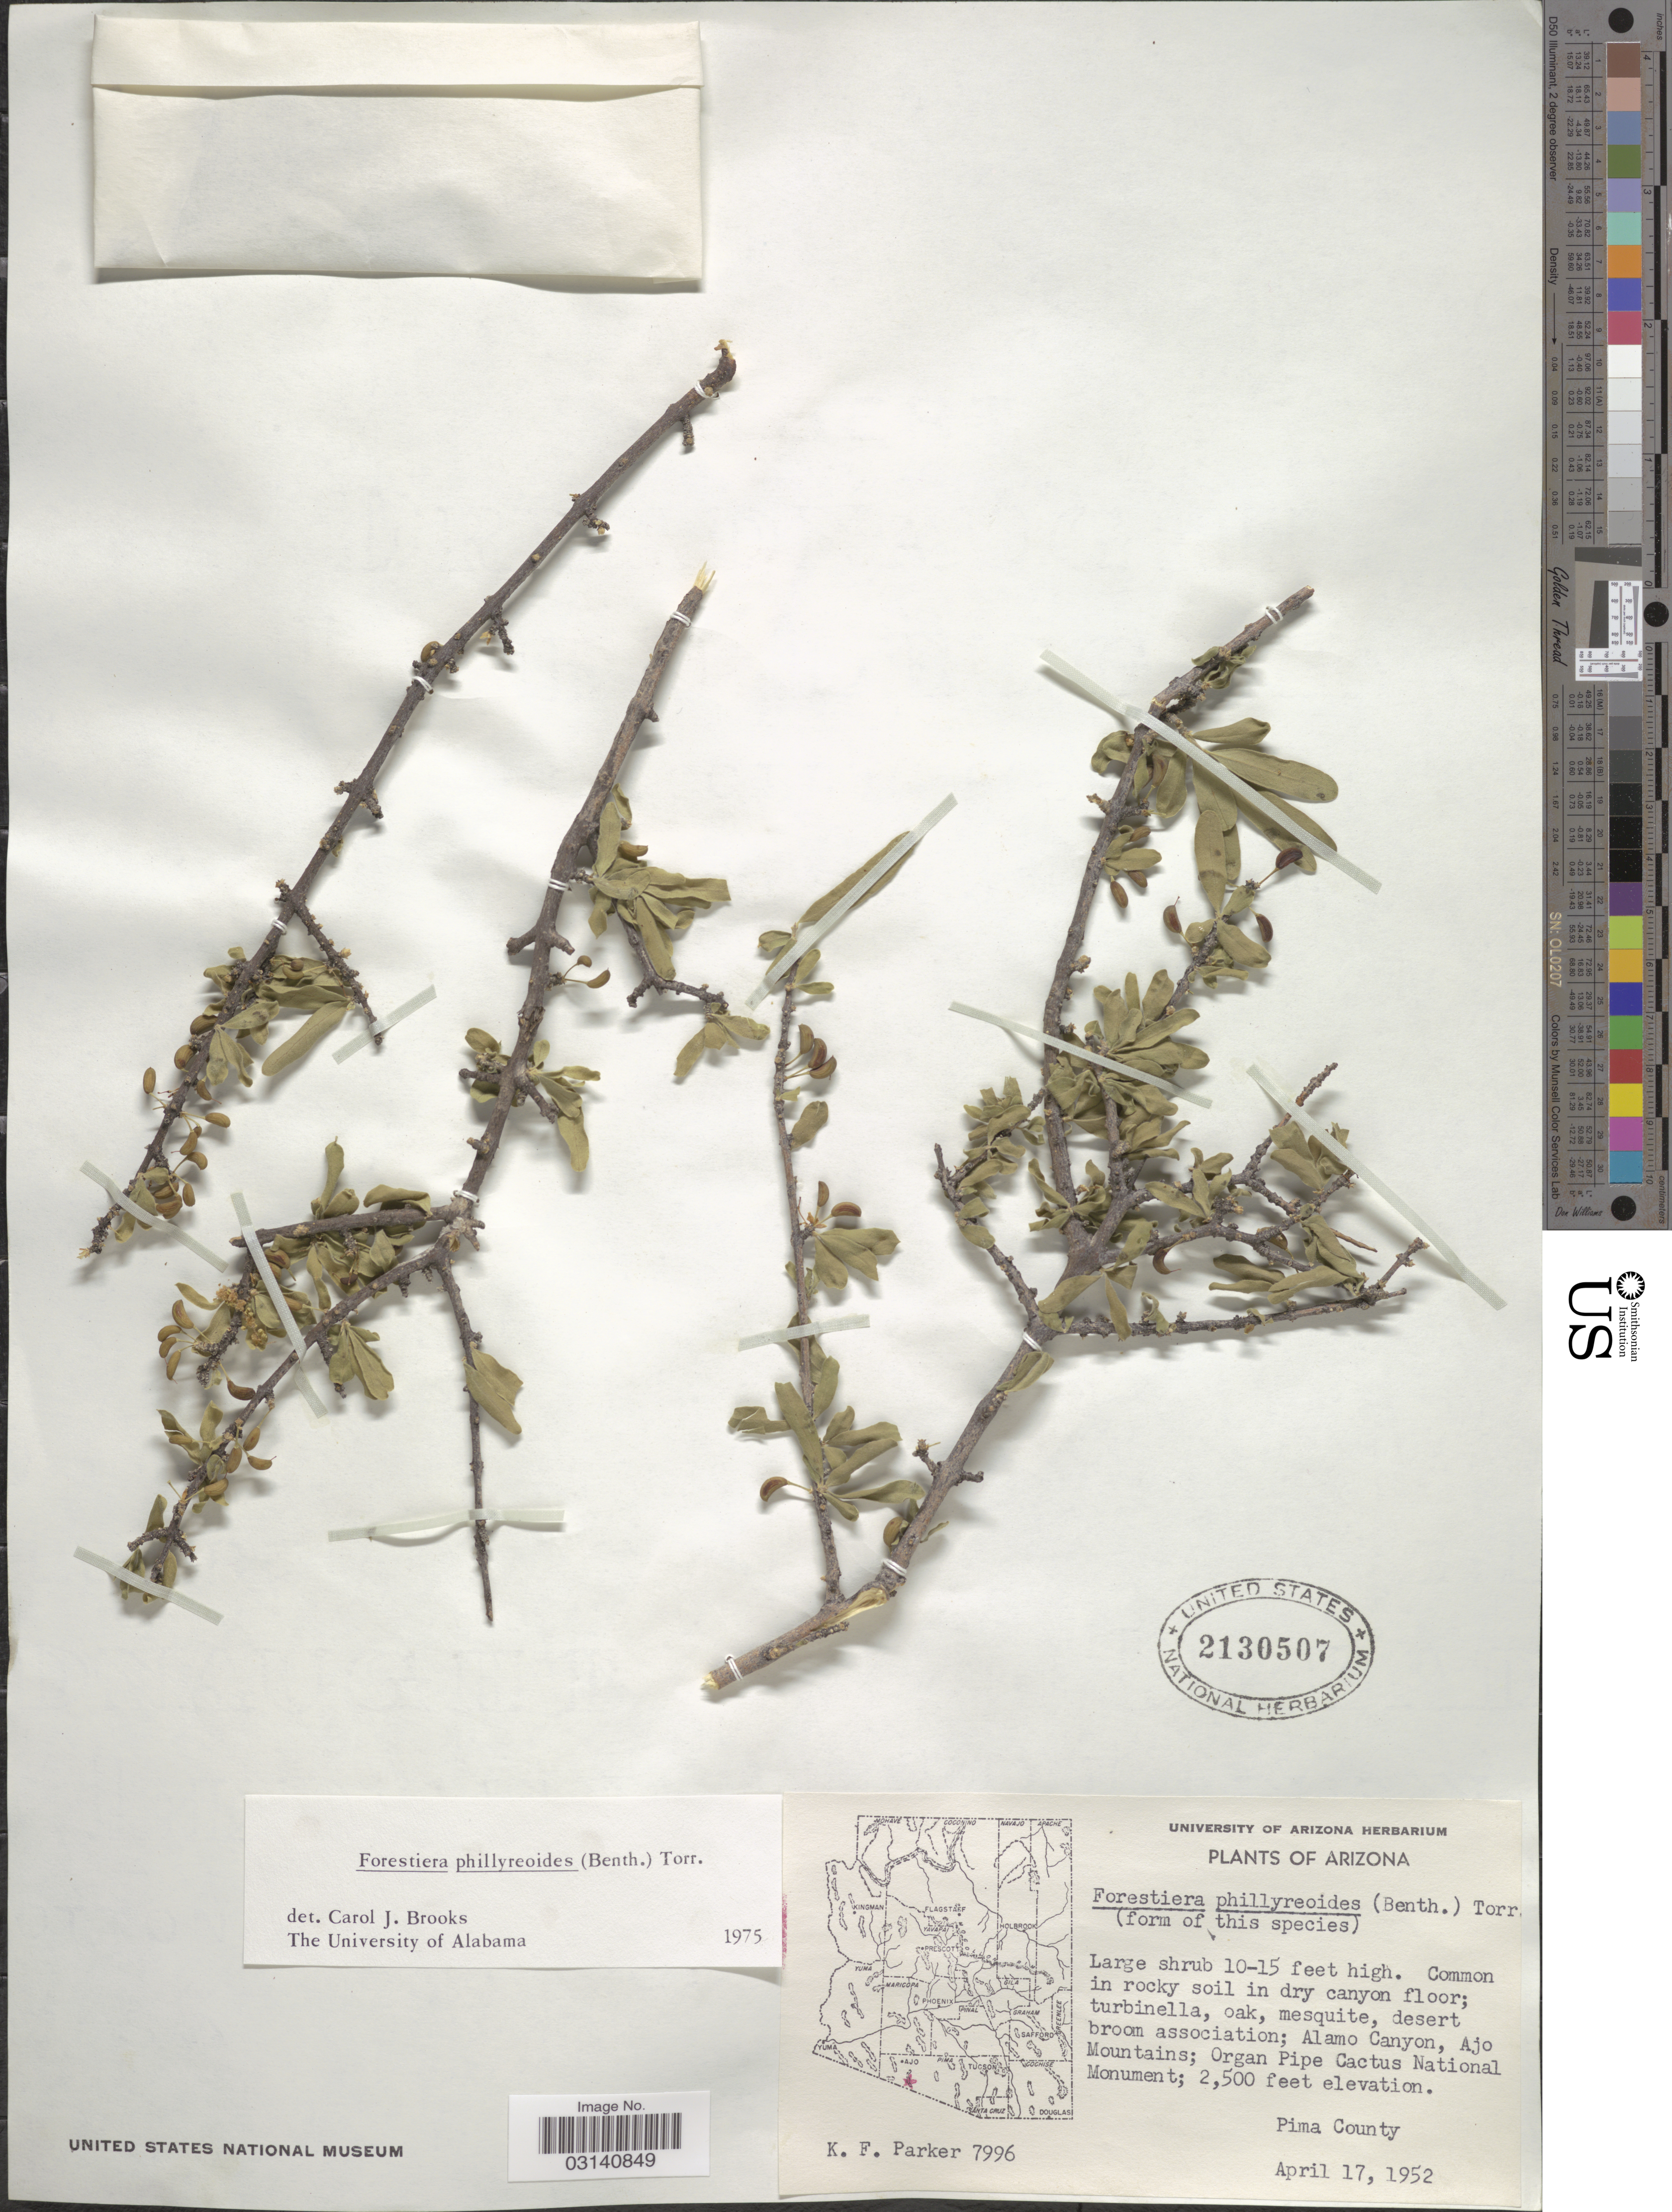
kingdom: Plantae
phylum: Tracheophyta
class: Magnoliopsida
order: Lamiales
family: Oleaceae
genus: Forestiera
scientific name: Forestiera phillyreoides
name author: (Benth.) Torr.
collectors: K. F. Parker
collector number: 7996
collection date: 1952-04-17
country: United States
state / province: Arizona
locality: Alamo Canyon, Ajo Mountains; Organ Pipe Cactus National Monument. Pima County.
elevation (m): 762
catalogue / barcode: US 2130507